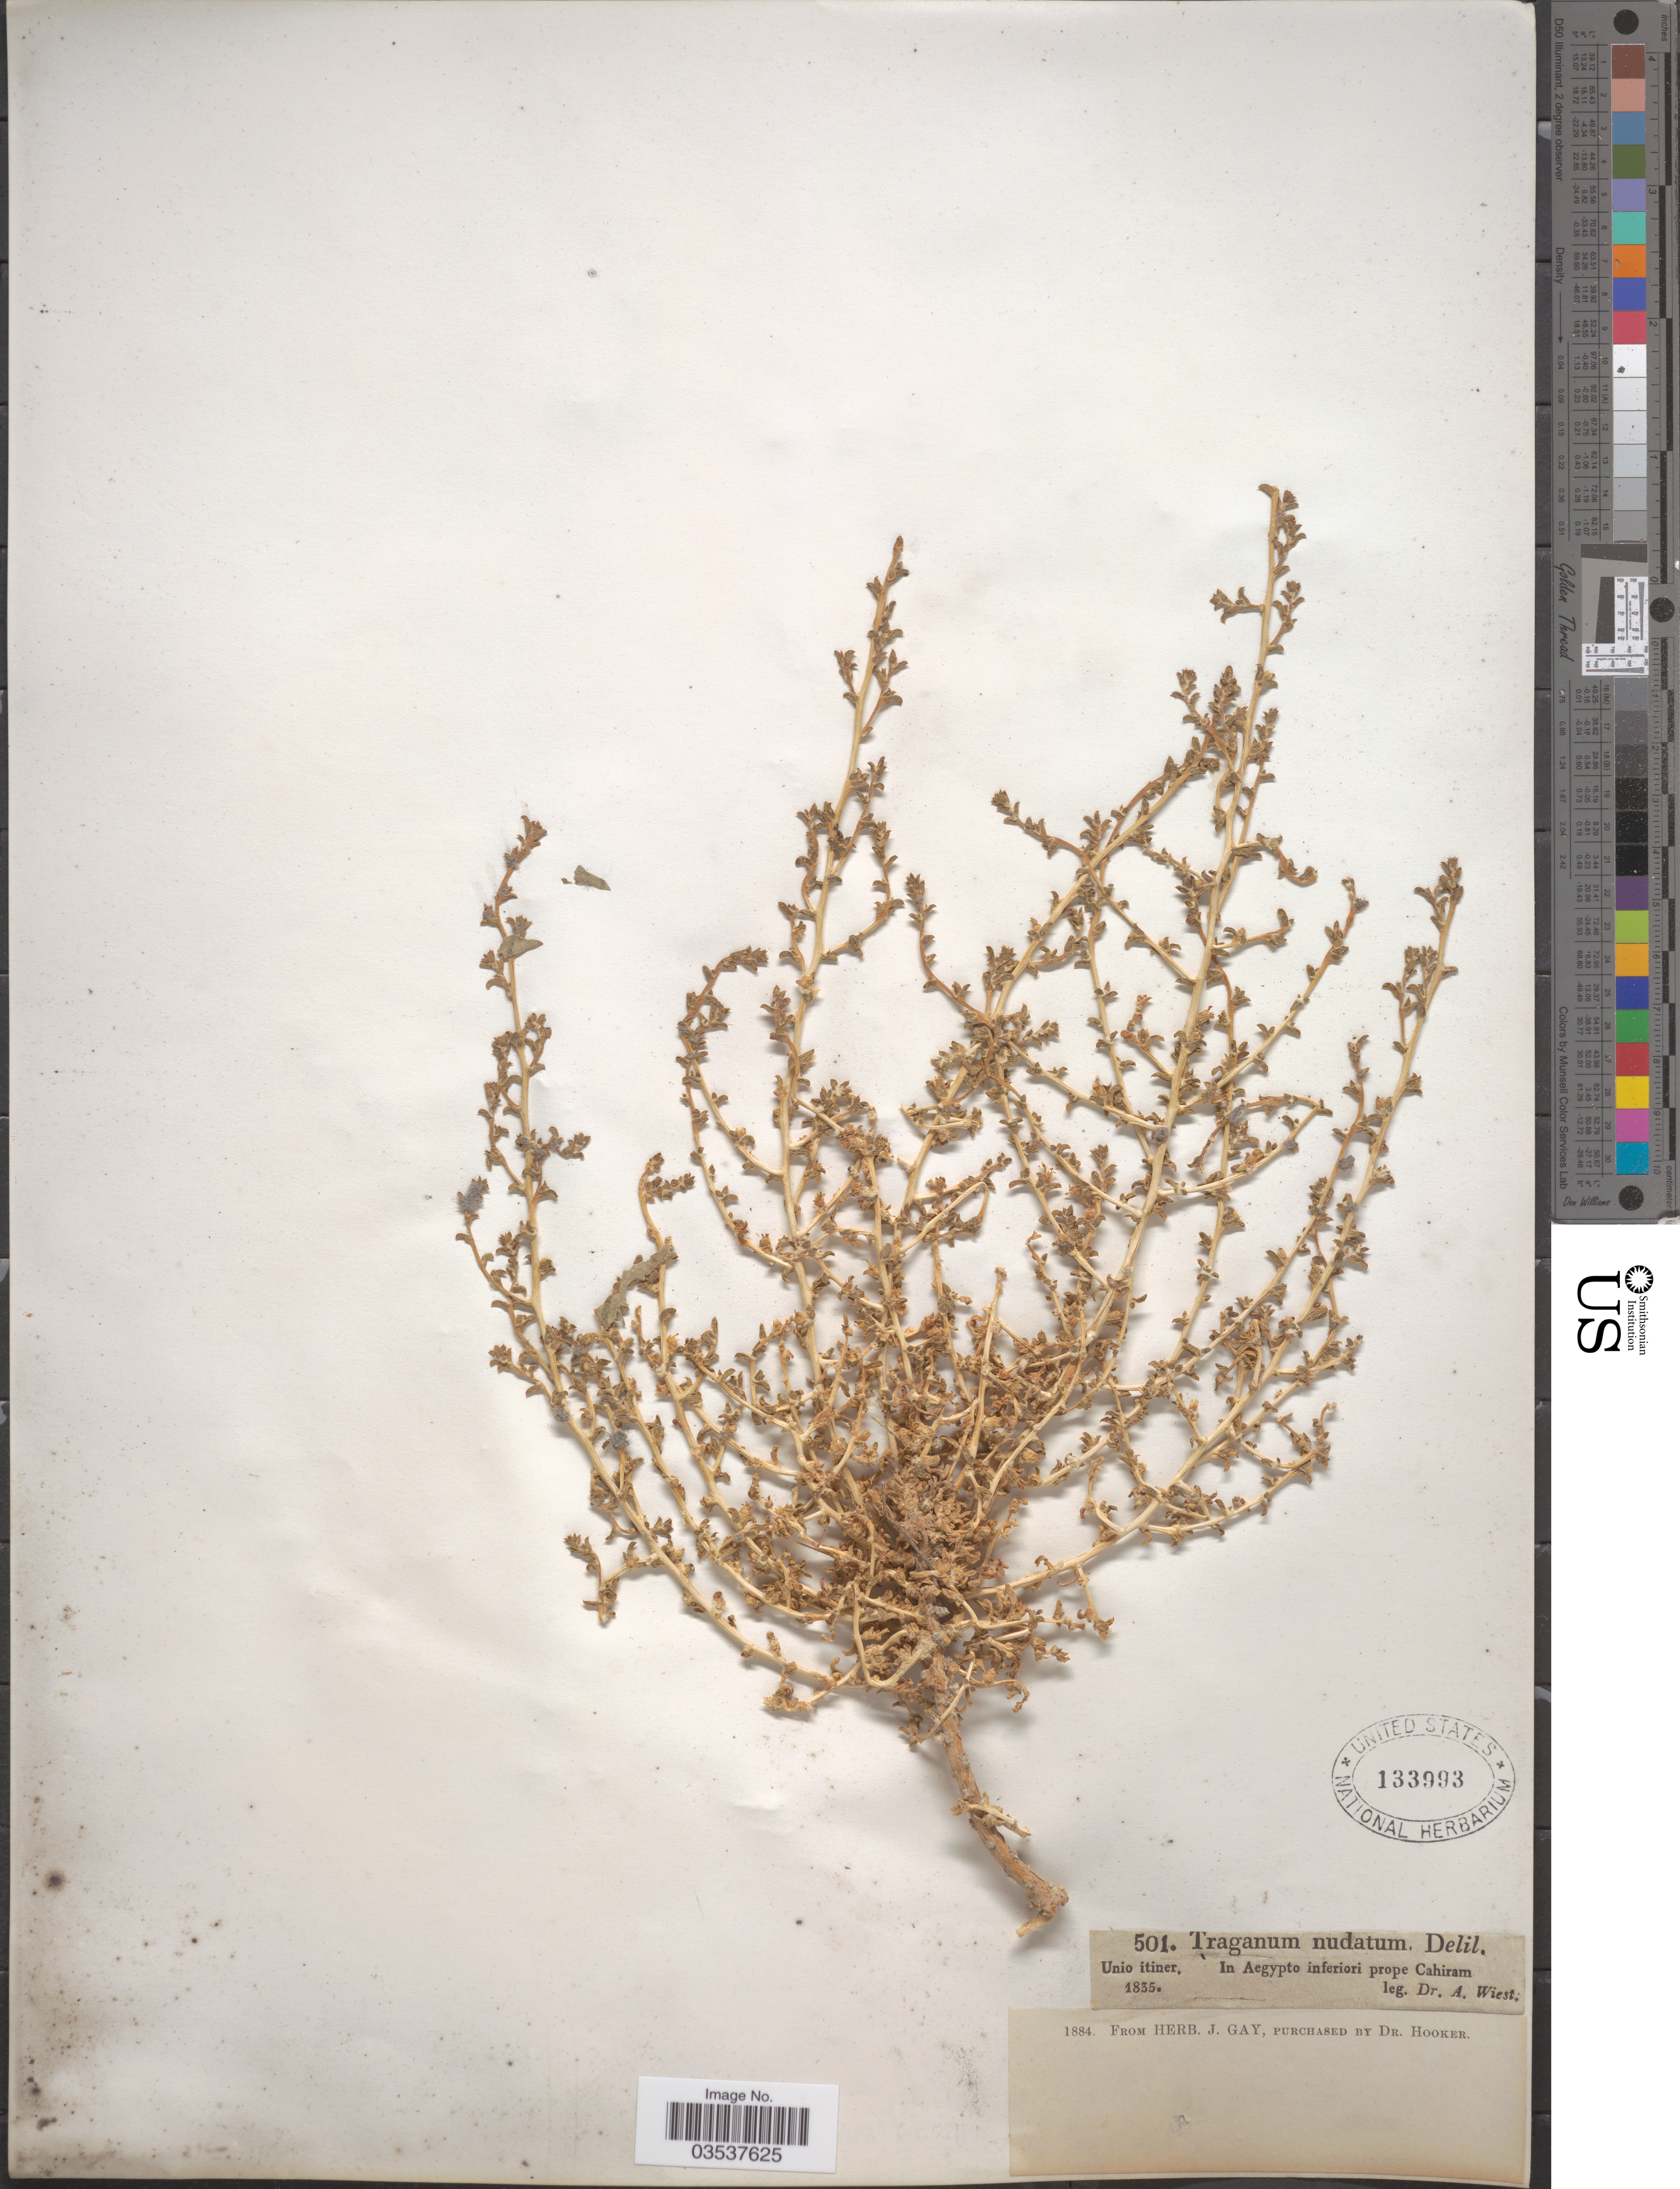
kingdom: Plantae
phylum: Tracheophyta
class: Magnoliopsida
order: Caryophyllales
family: Amaranthaceae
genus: Traganum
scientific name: Traganum nudatum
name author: Delile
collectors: A. Wiest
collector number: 501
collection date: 1835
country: Egypt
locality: Unio itiner. [unsure placement] In Aegypto inferiori prope Cahiram.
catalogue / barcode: US 133993